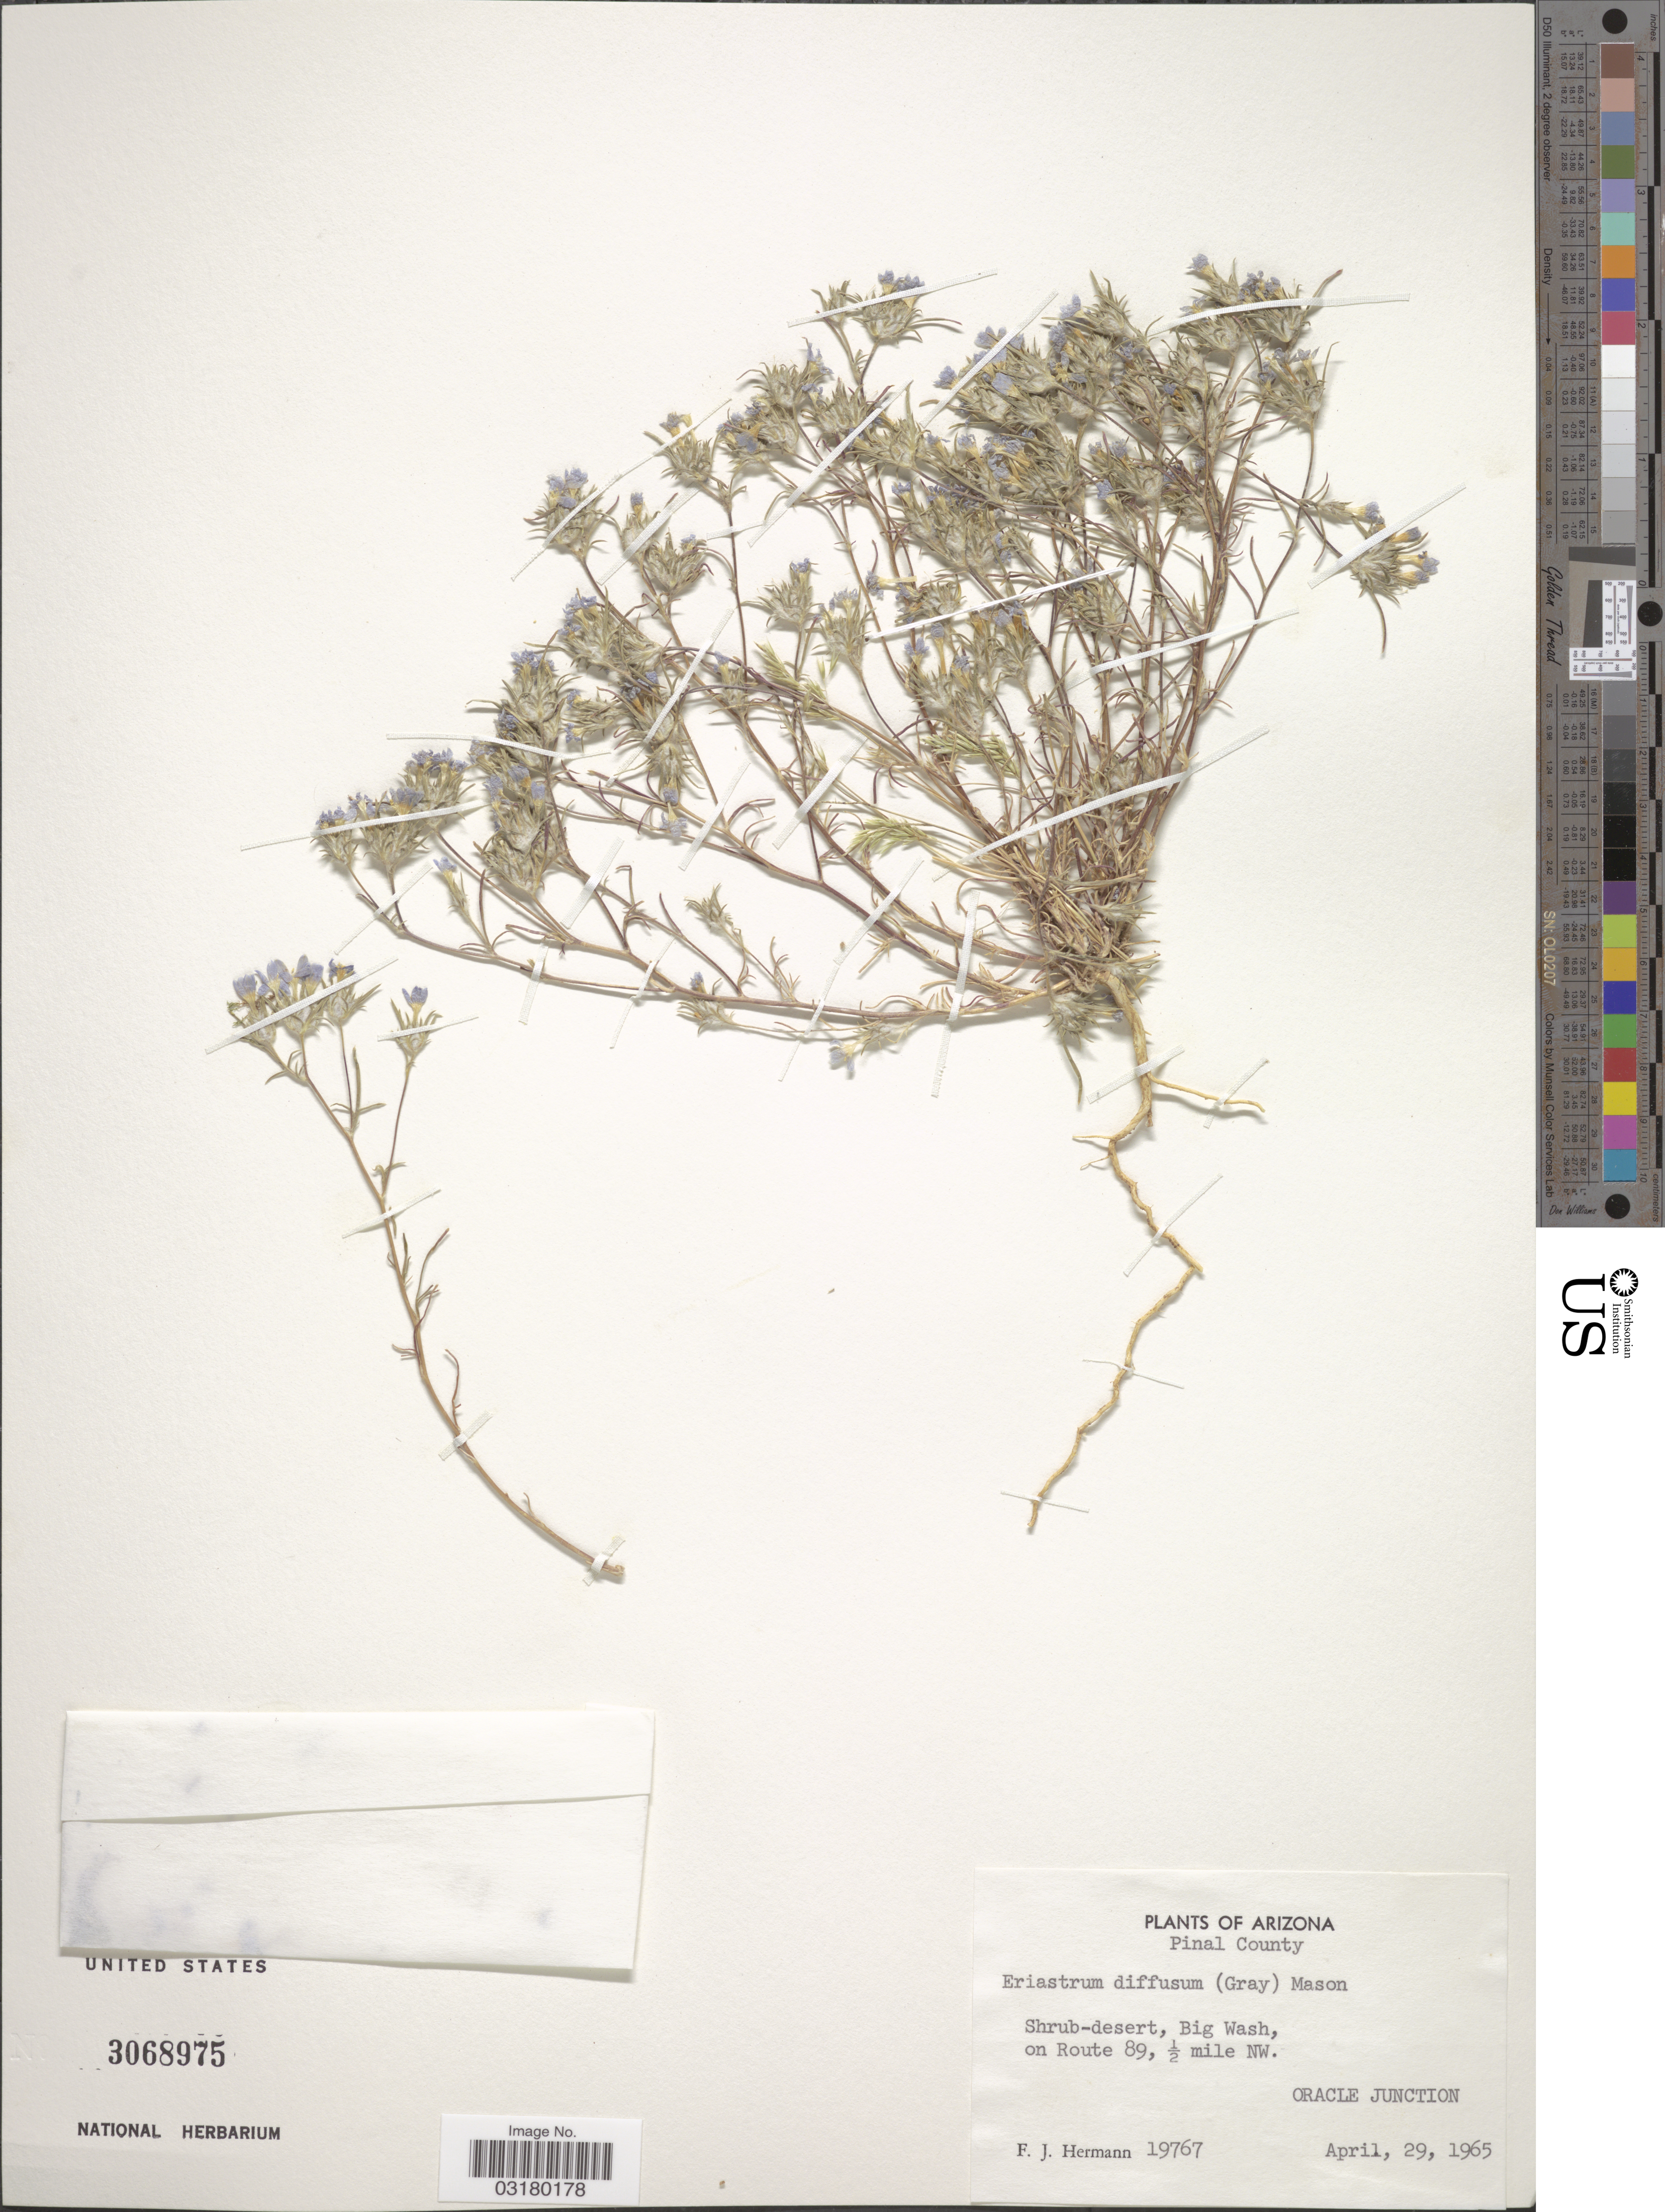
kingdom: Plantae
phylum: Tracheophyta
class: Magnoliopsida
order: Ericales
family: Polemoniaceae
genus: Eriastrum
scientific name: Eriastrum diffusum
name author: (A. Gray) H. Mason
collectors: F. J. Hermann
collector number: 19767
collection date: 1965-04-29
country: United States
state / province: Arizona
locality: Pinal County. Big Wash, on Route 89, ½ mile W. Oracle Junction.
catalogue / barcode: US 3068975